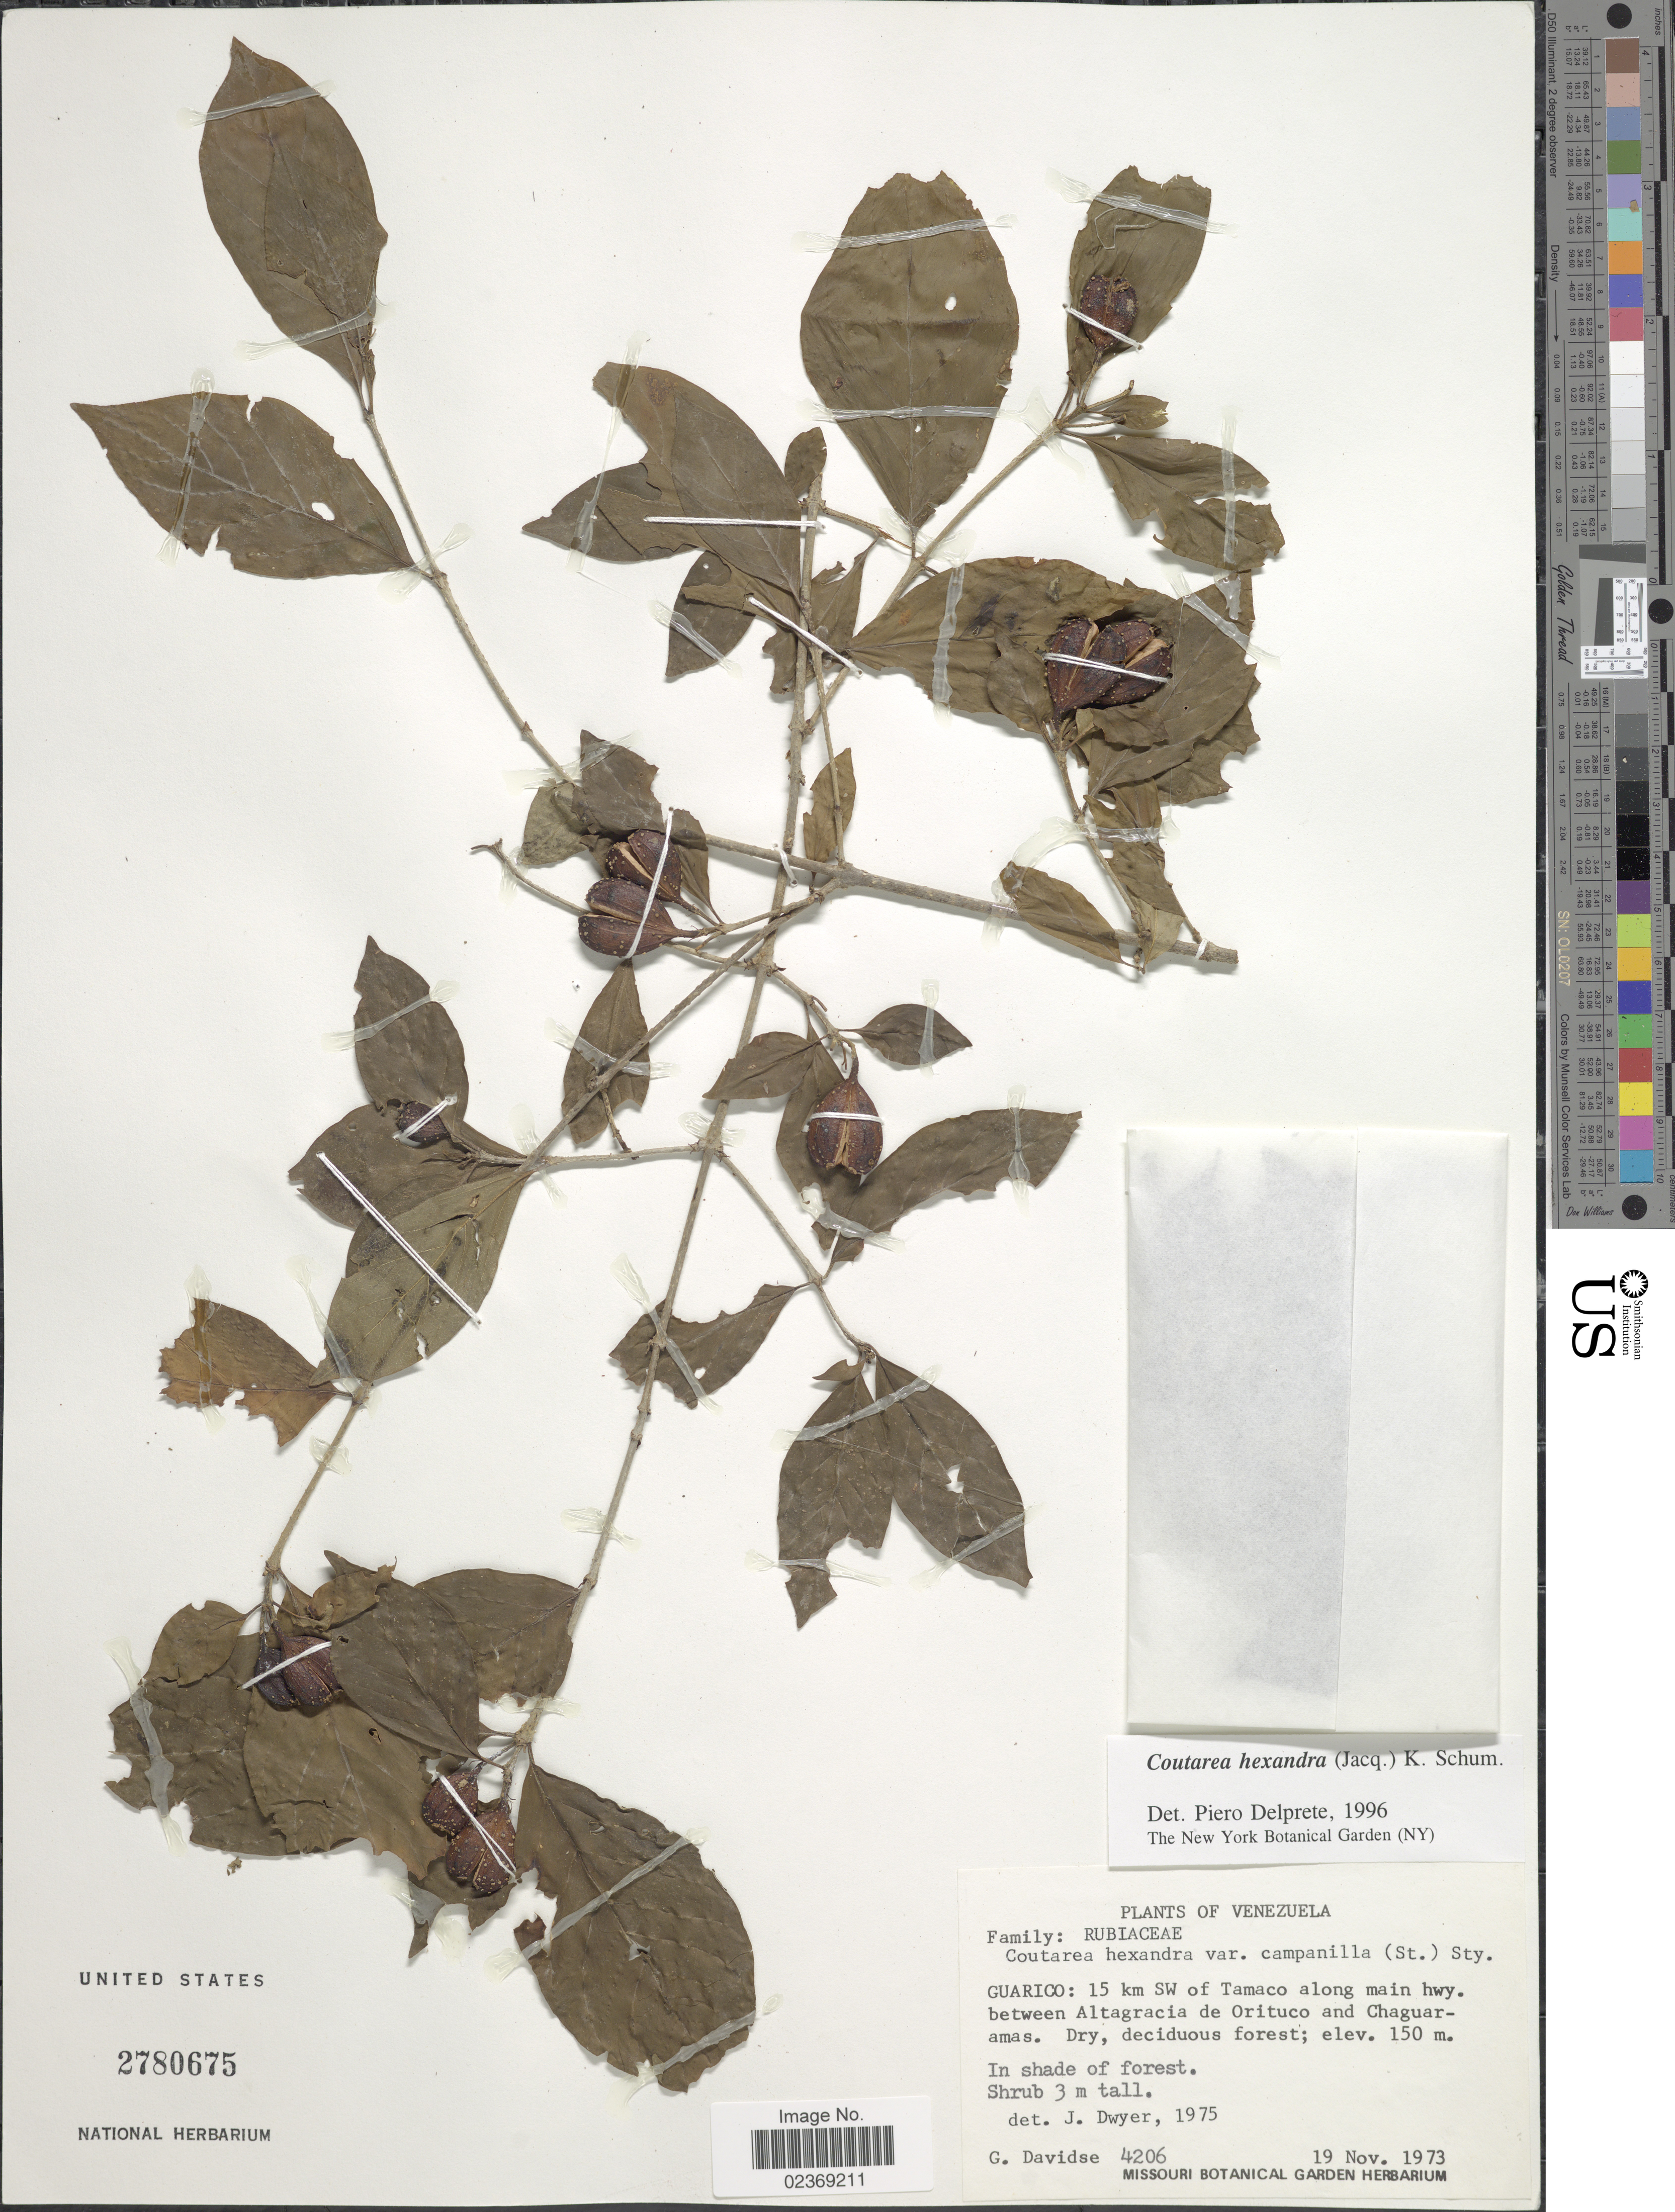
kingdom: Plantae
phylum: Tracheophyta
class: Magnoliopsida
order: Gentianales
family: Rubiaceae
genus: Coutarea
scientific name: Coutarea hexandra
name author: (Jacq.) K. Schum.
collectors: G. Davidse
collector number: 4206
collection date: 1973-11-19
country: Venezuela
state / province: Guárico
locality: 15 km SW of Tamaco along main hwy. between Altagracia de Orituco and Chaguaramas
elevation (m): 150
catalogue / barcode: US 2780675